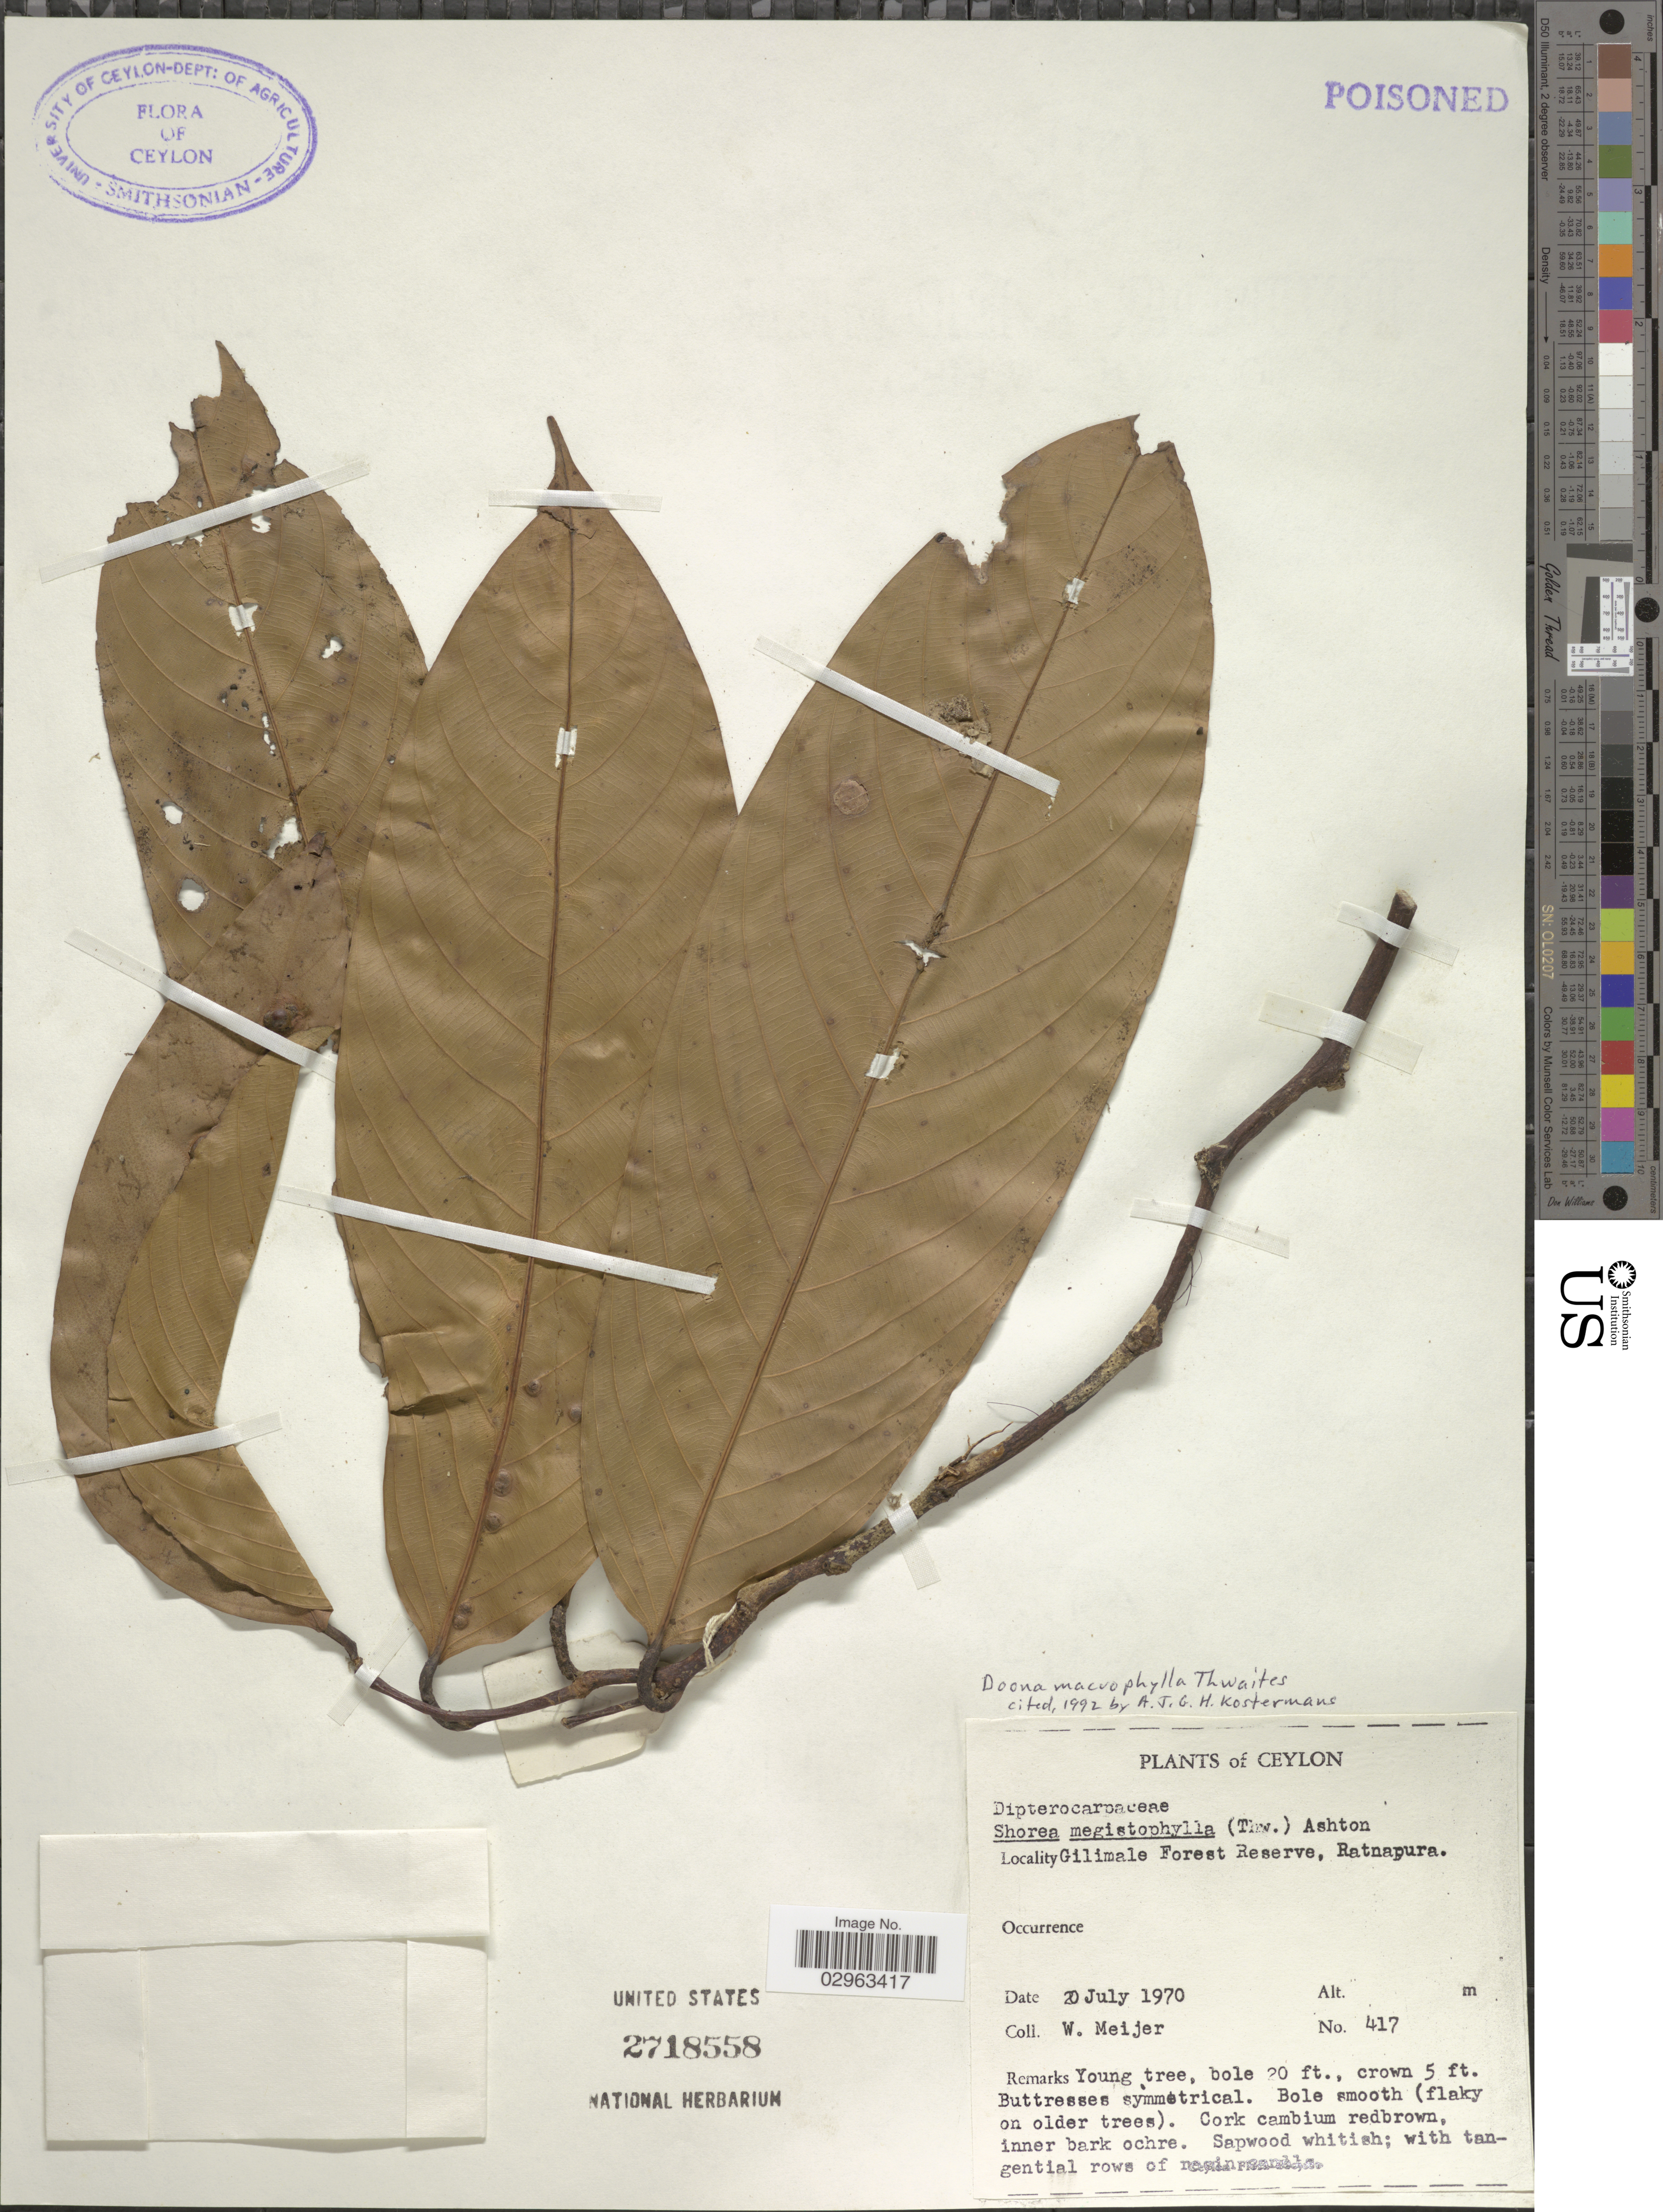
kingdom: Plantae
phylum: Tracheophyta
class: Magnoliopsida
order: Malvales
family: Dipterocarpaceae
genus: Doona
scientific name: Doona macrophylla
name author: Thwaites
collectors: W. Meijer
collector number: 417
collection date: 1970-07-20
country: Sri Lanka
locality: Ceylon. Gilimale Forest Reserve, Ratnapura.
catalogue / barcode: US 2718558